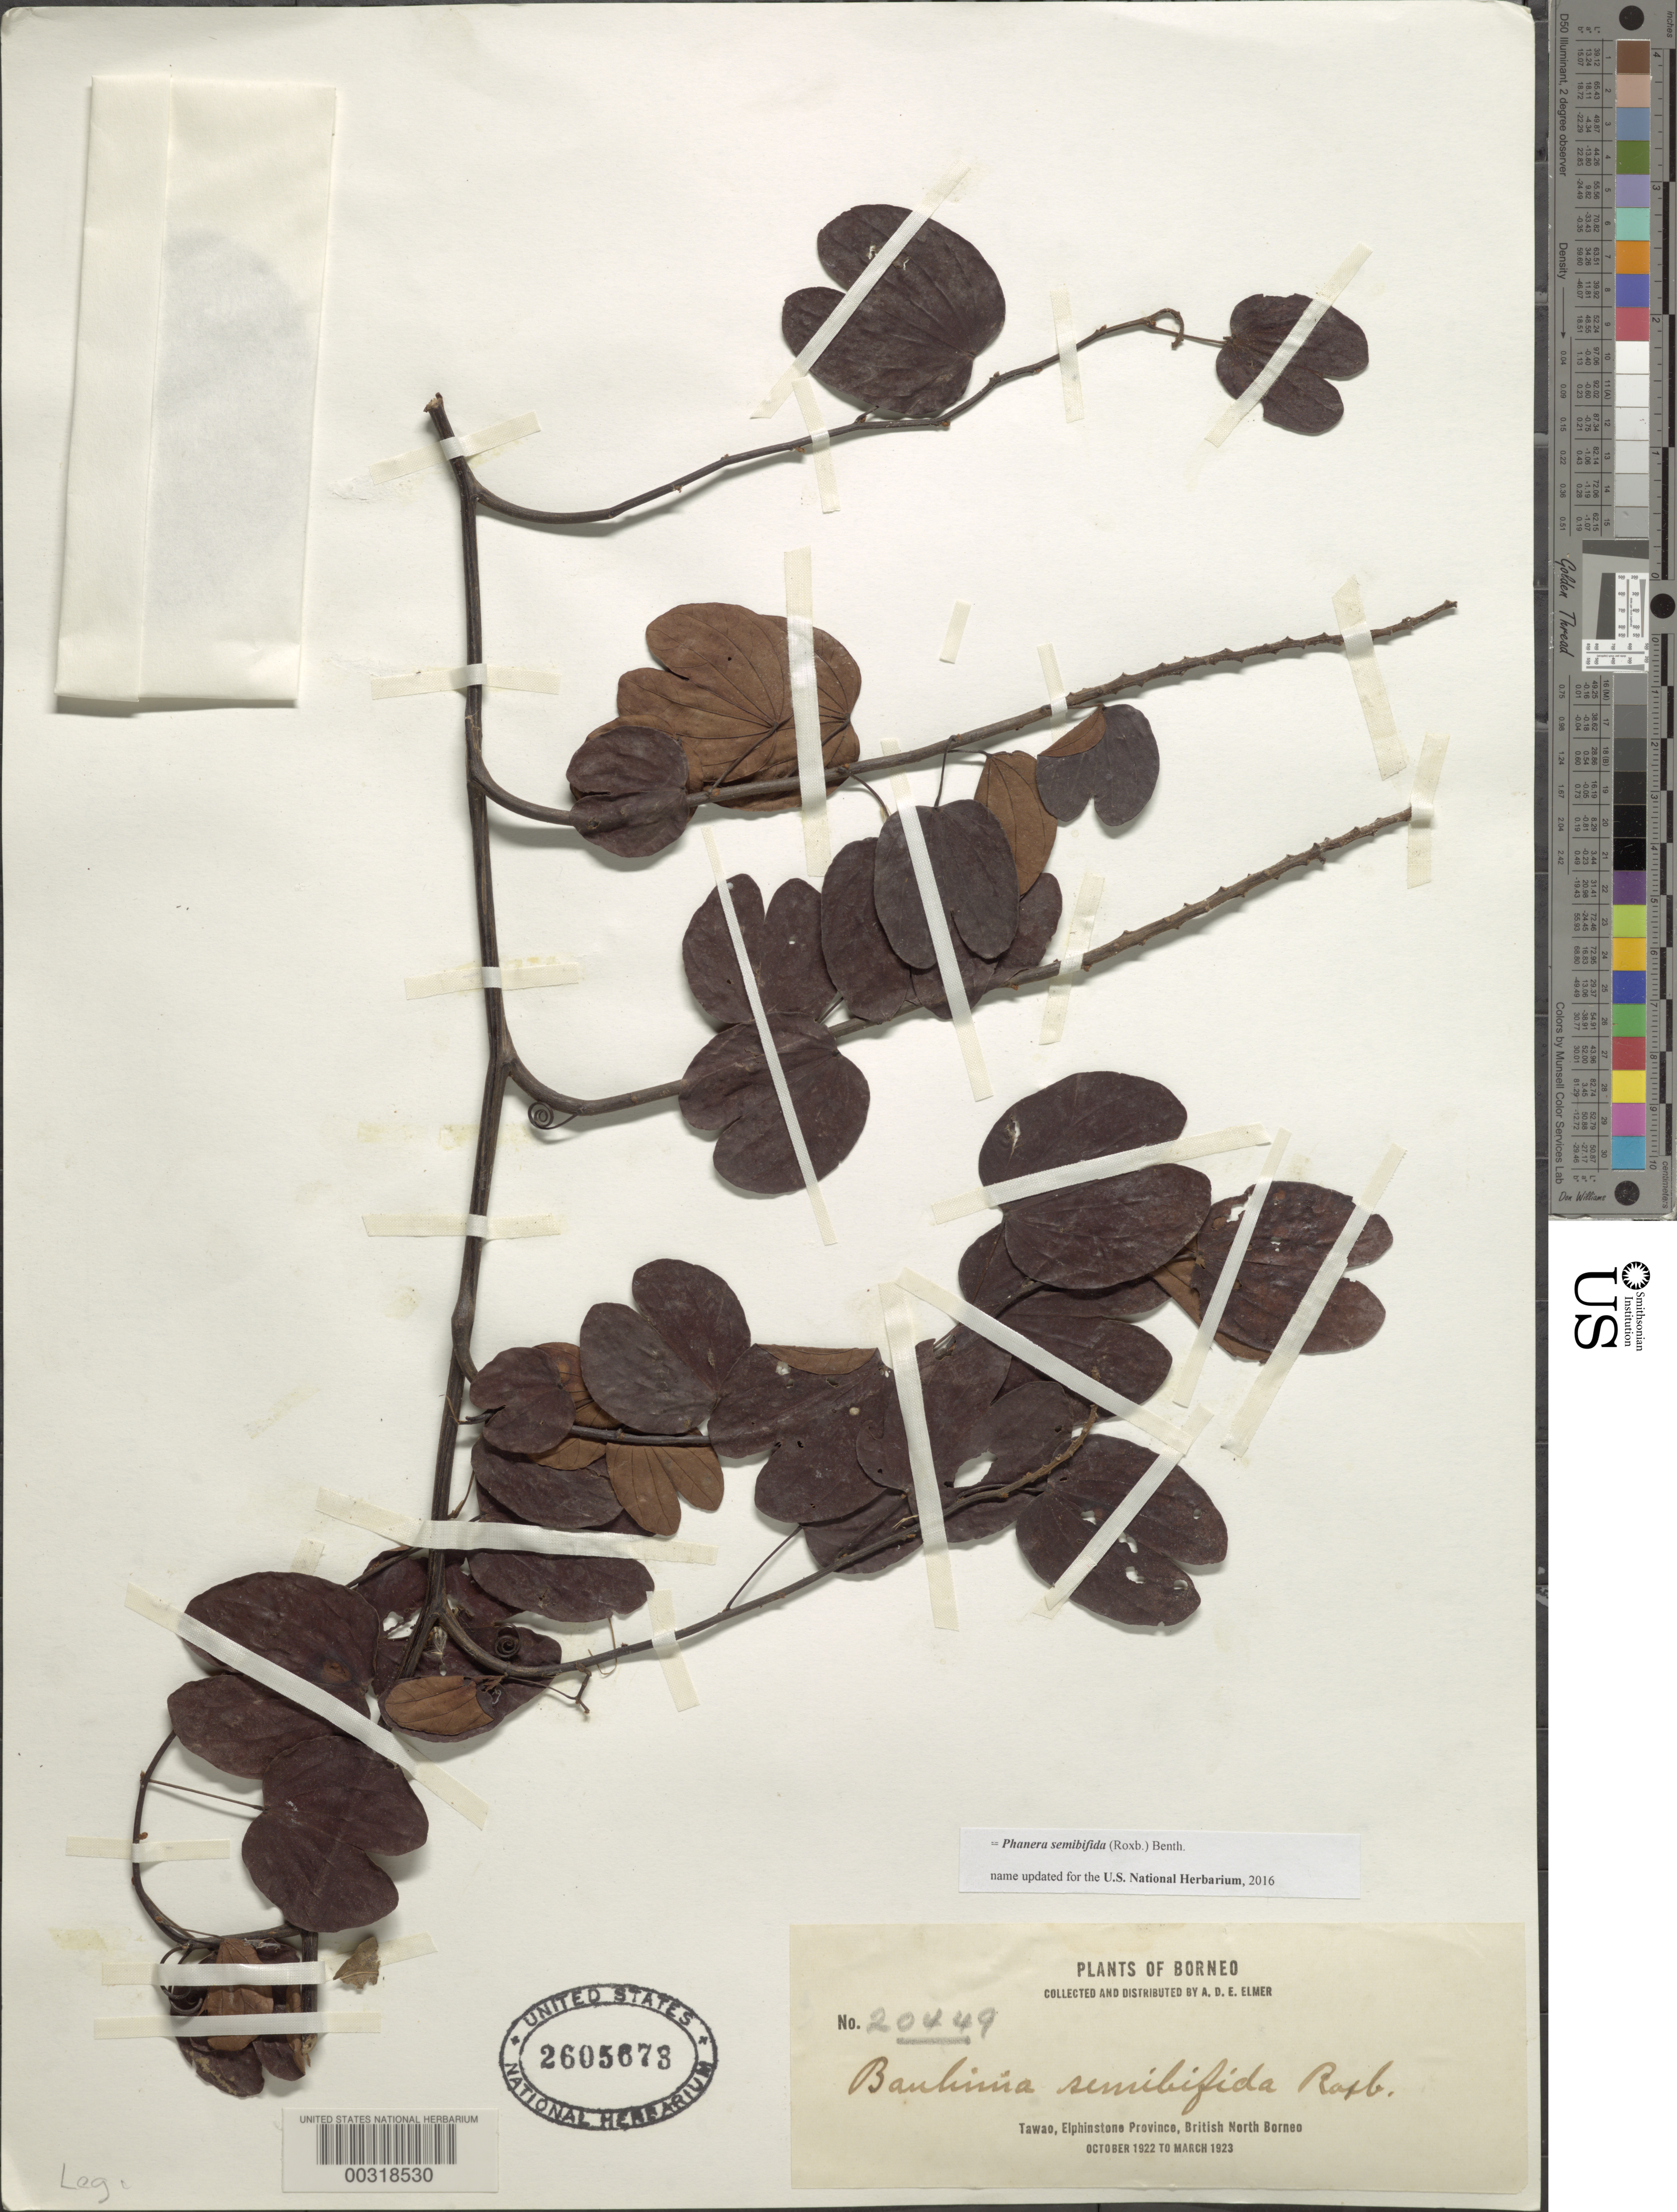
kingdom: Plantae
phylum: Tracheophyta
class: Magnoliopsida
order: Fabales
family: Fabaceae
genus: Phanera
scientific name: Phanera semibifida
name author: (Roxb.) Benth.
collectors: A. D. E. Elmer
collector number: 20449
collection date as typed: Oct 1922 to -- Mar 1923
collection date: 1922-10/1923-03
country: Malaysia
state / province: Sabah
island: Borneo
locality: Tawao, elphinstone prov.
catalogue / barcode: US 2605673